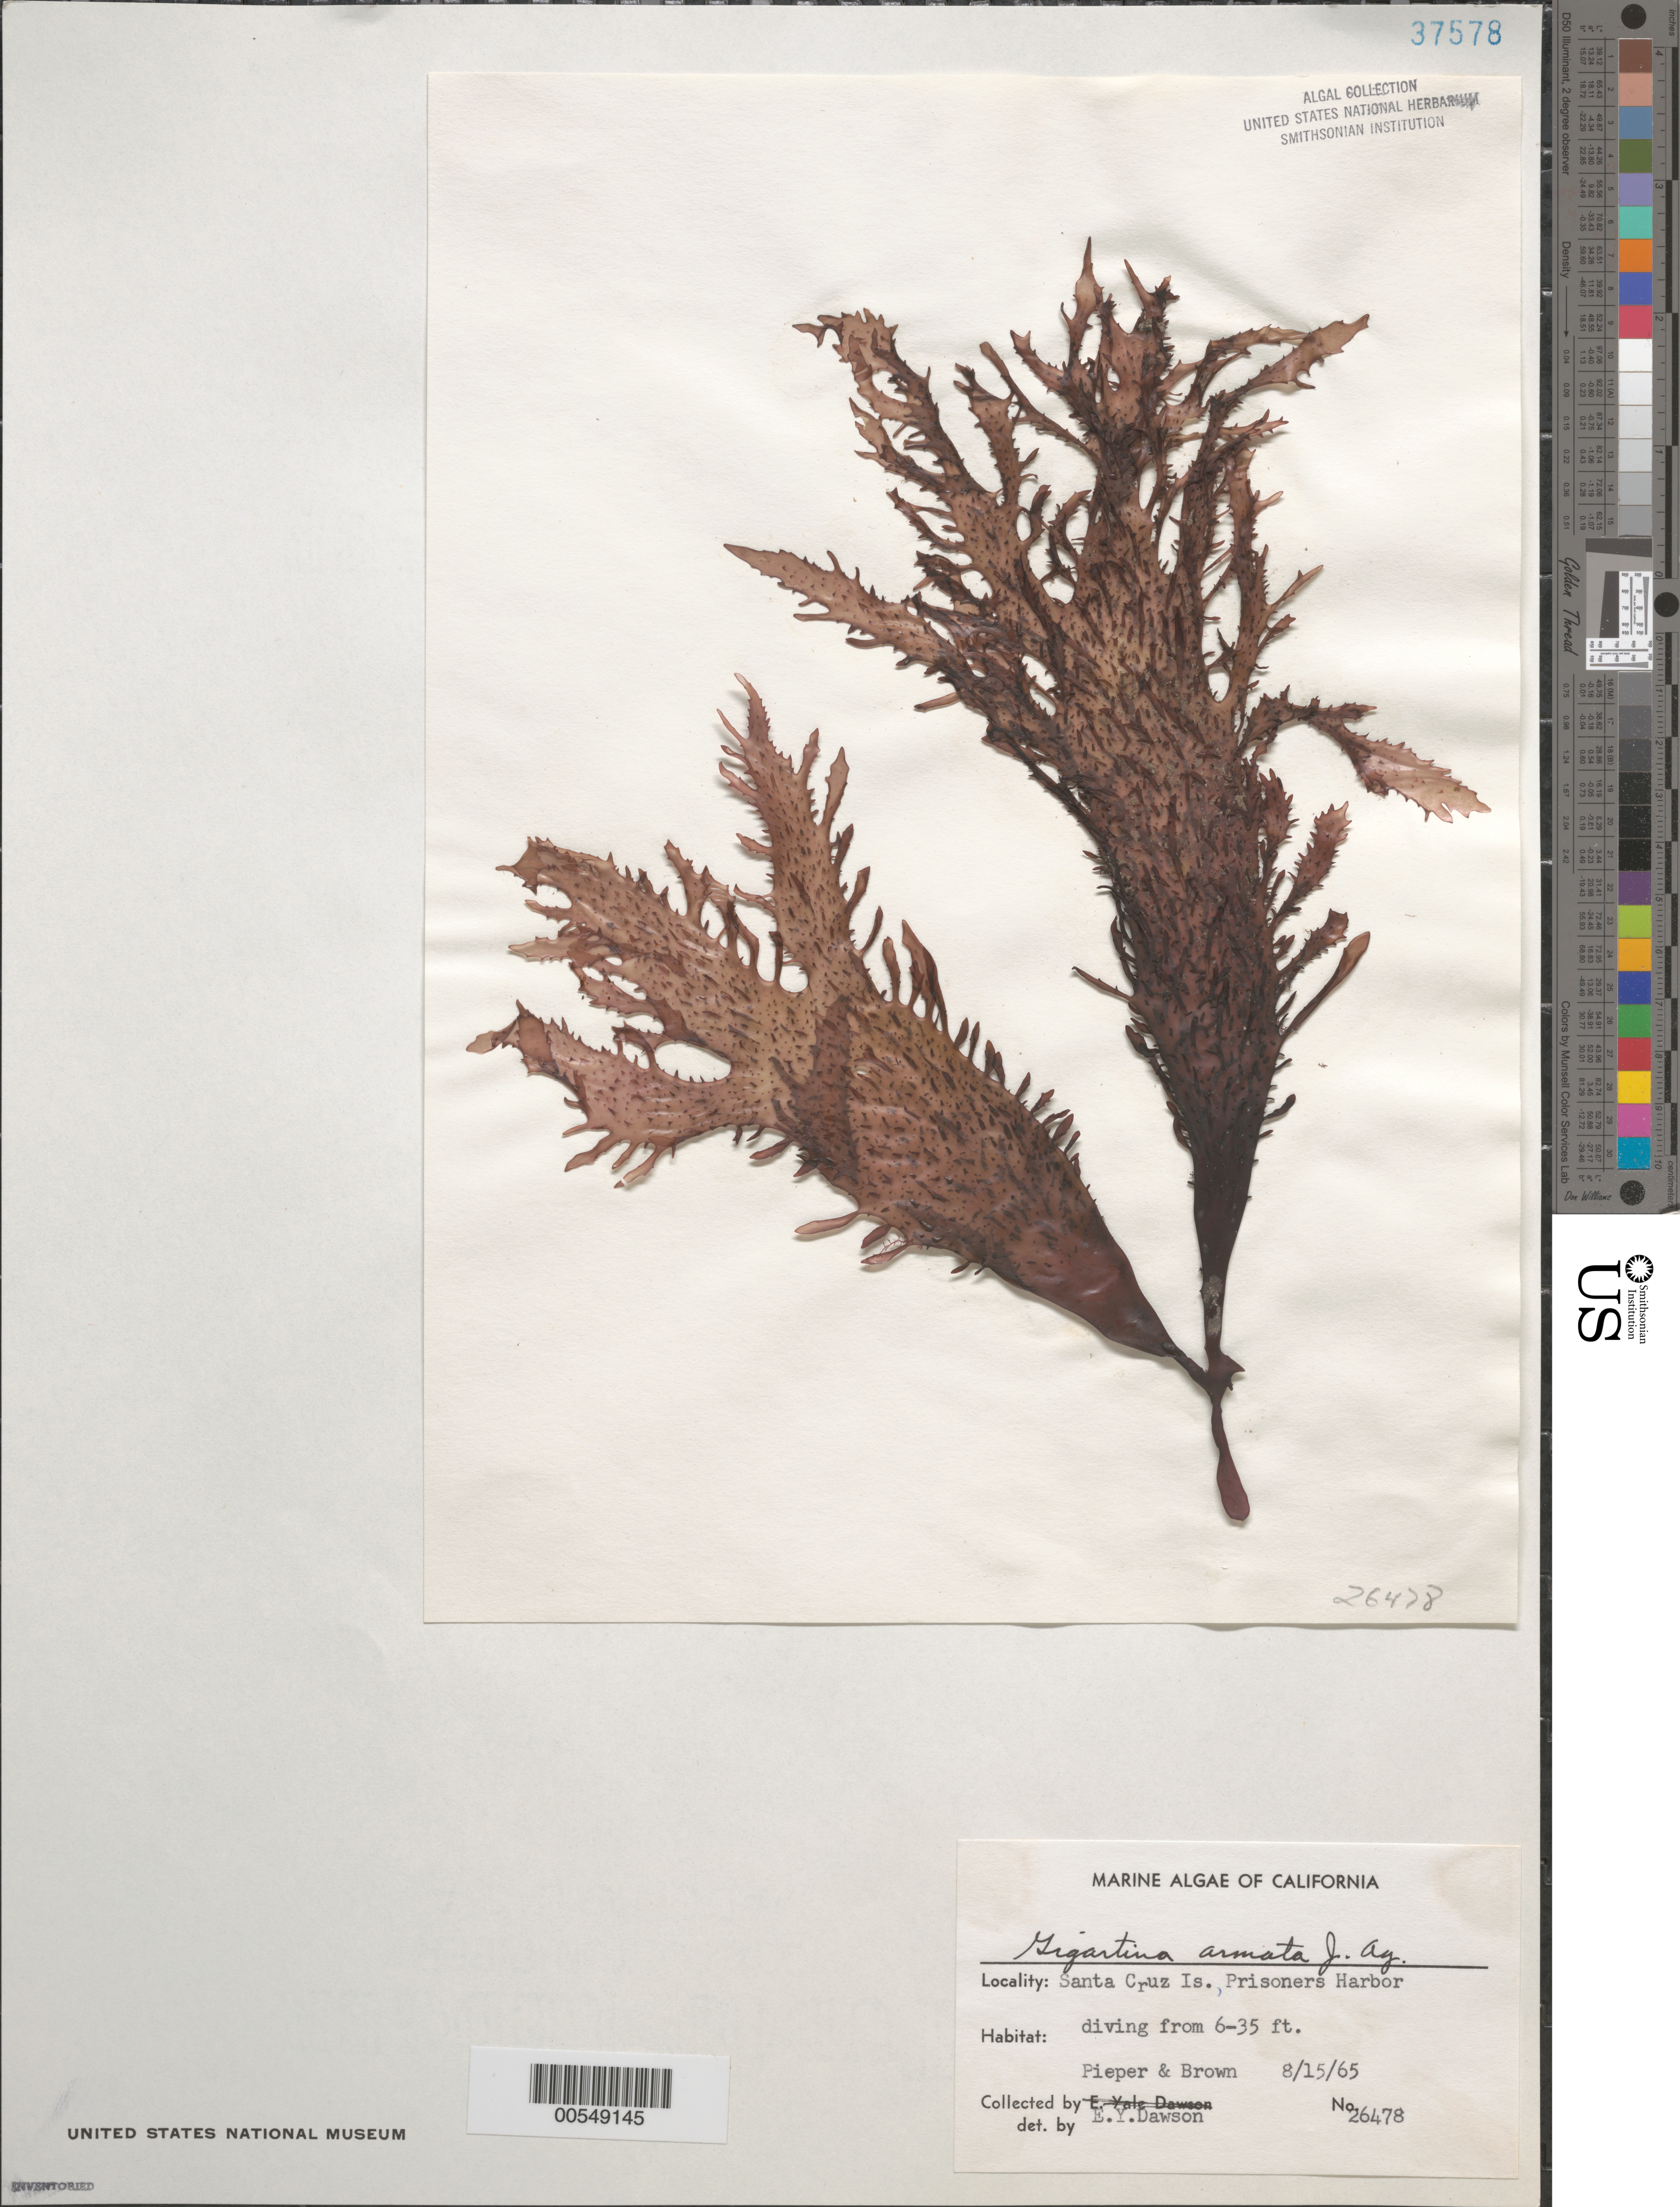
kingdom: Plantae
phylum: Rhodophyta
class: Florideophyceae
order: Gigartinales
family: Gigartinaceae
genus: Chondracanthus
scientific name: Chondracanthus spinosus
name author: (Kütz.) Guiry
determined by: Algae name updating Project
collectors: D. Pieper & D. Brown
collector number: EYD 26478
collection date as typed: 15 Aug 1965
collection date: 1965-08-15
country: United States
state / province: California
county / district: Santa Barbara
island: Santa Cruz Island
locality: Prisoner's Harbor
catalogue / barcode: US 37578